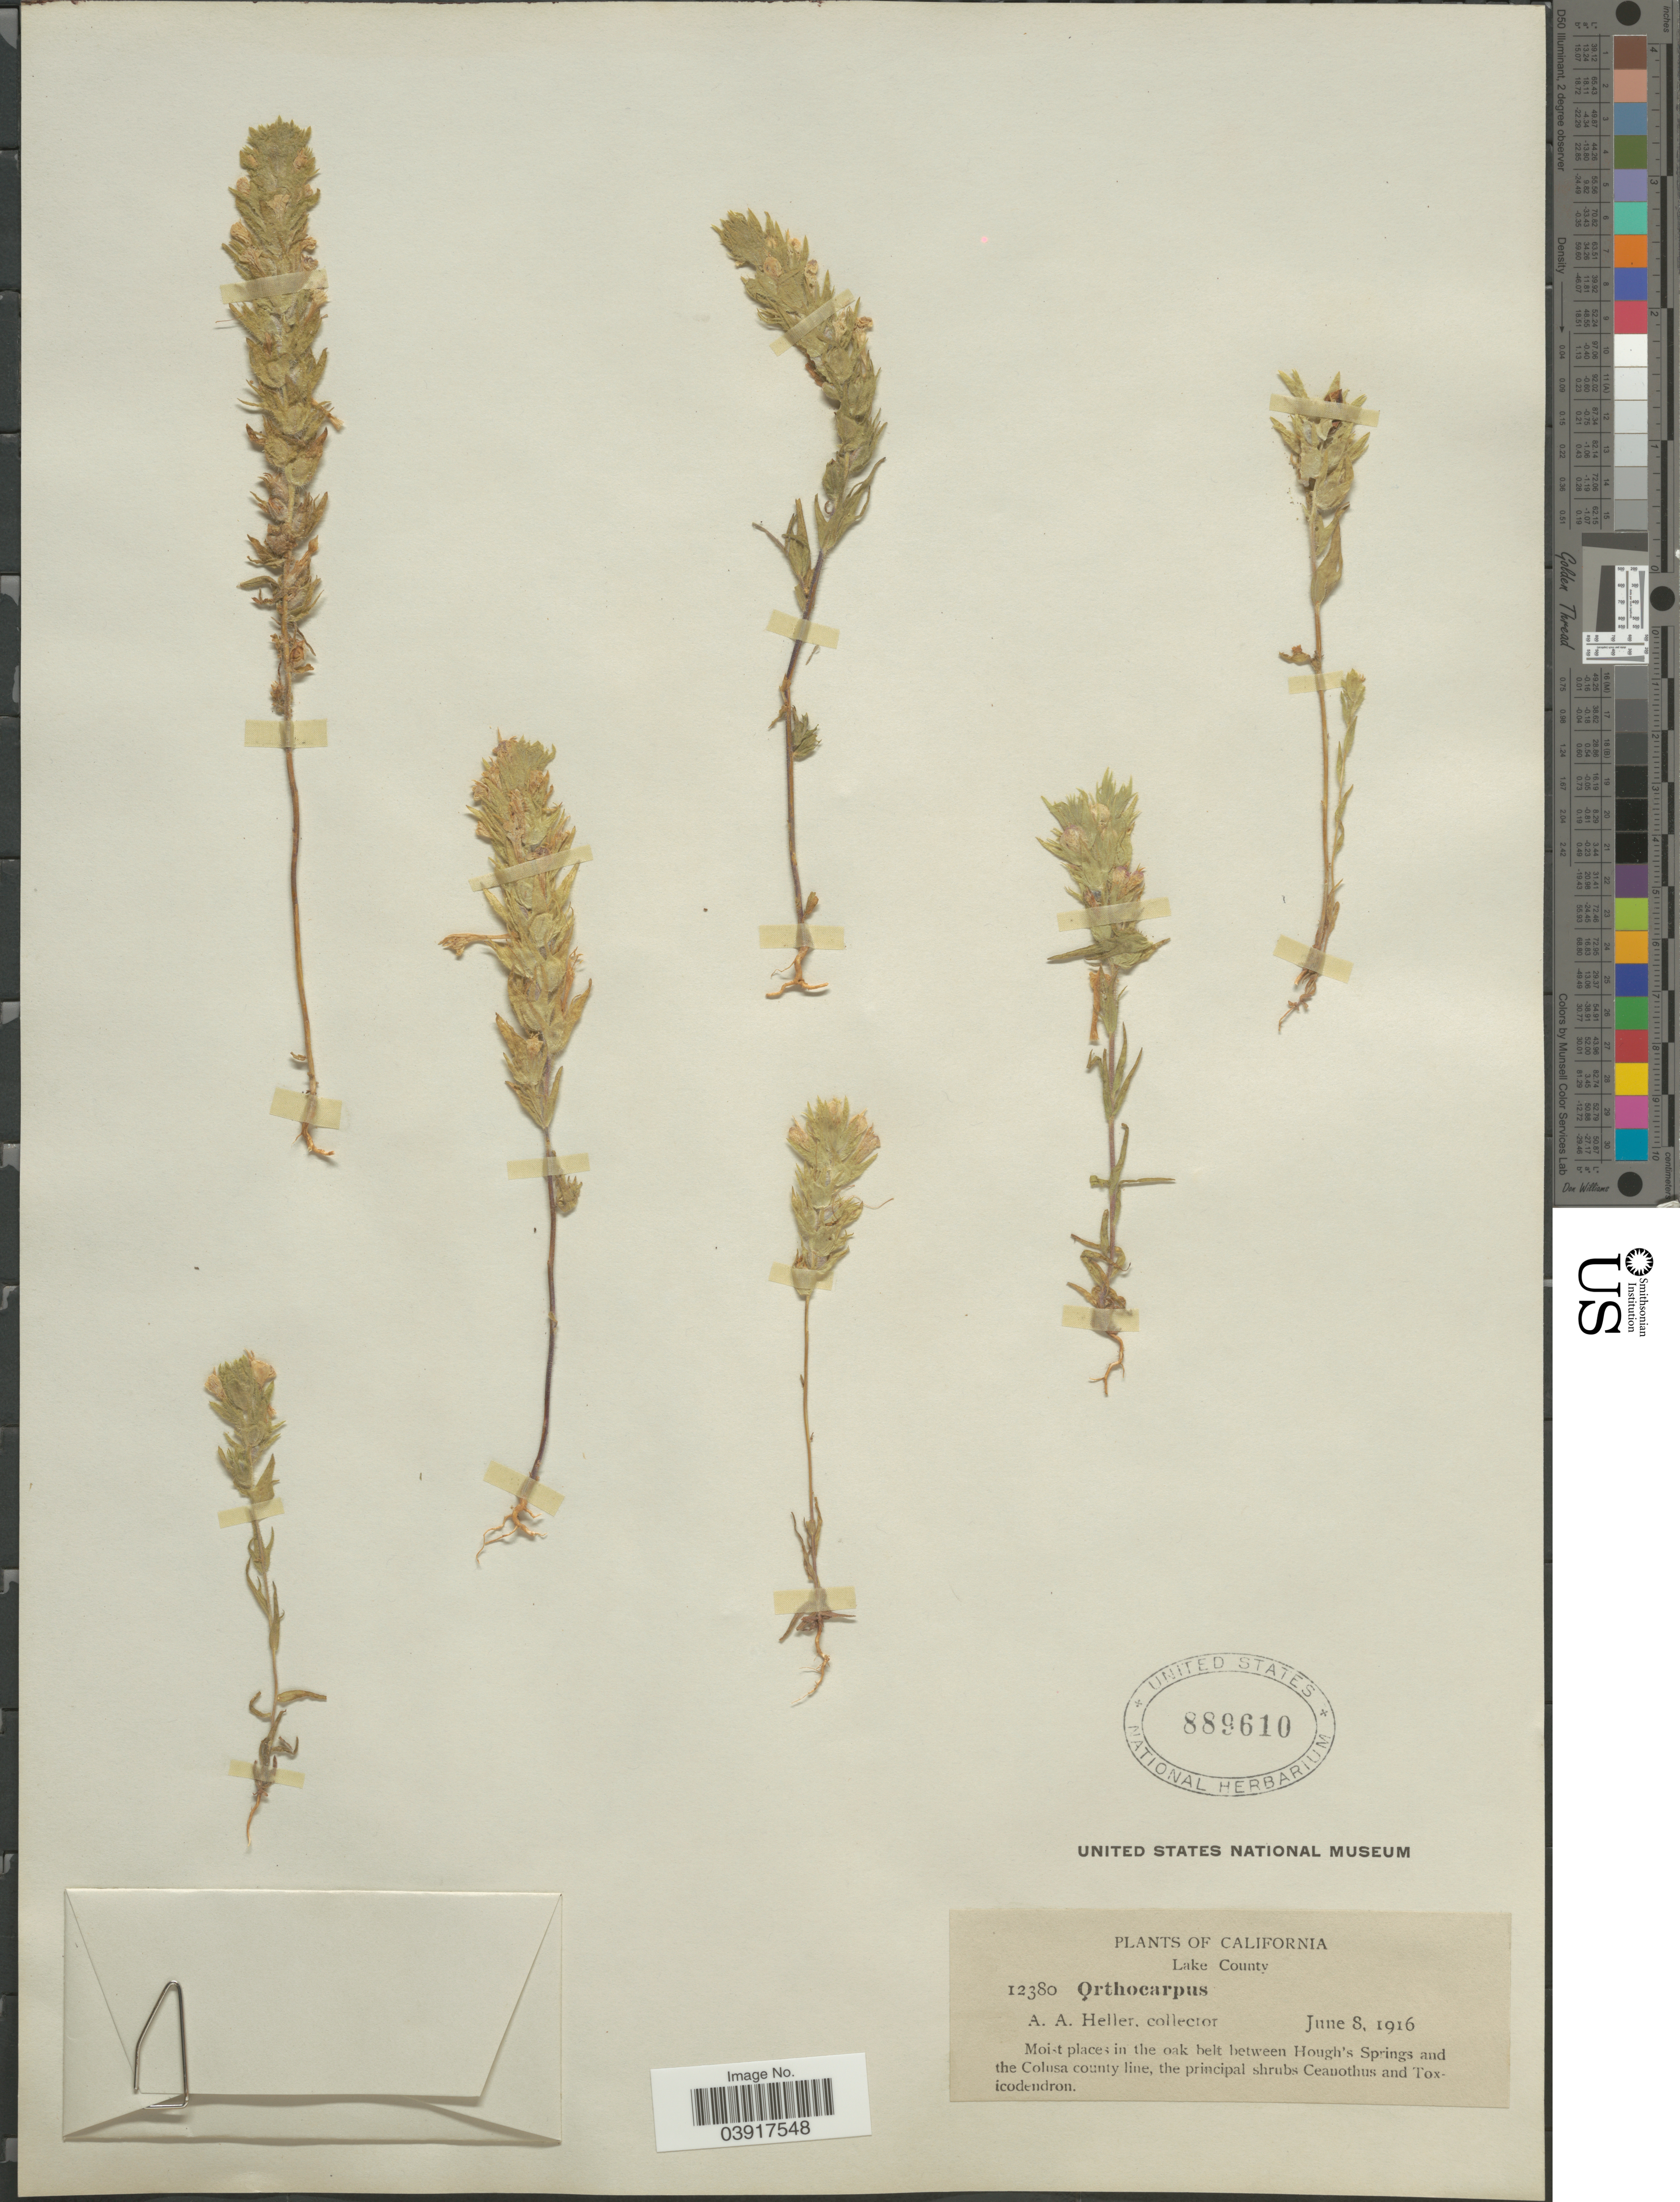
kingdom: Plantae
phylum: Tracheophyta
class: Magnoliopsida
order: Lamiales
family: Orobanchaceae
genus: Orthocarpus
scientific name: Orthocarpus lacerus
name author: Benth.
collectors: A. A. Heller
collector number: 12380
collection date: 1916-06-08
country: United States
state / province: California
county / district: Lake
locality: Lake County. Between Hough's Springs and the Colusa county line.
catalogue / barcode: US 889610